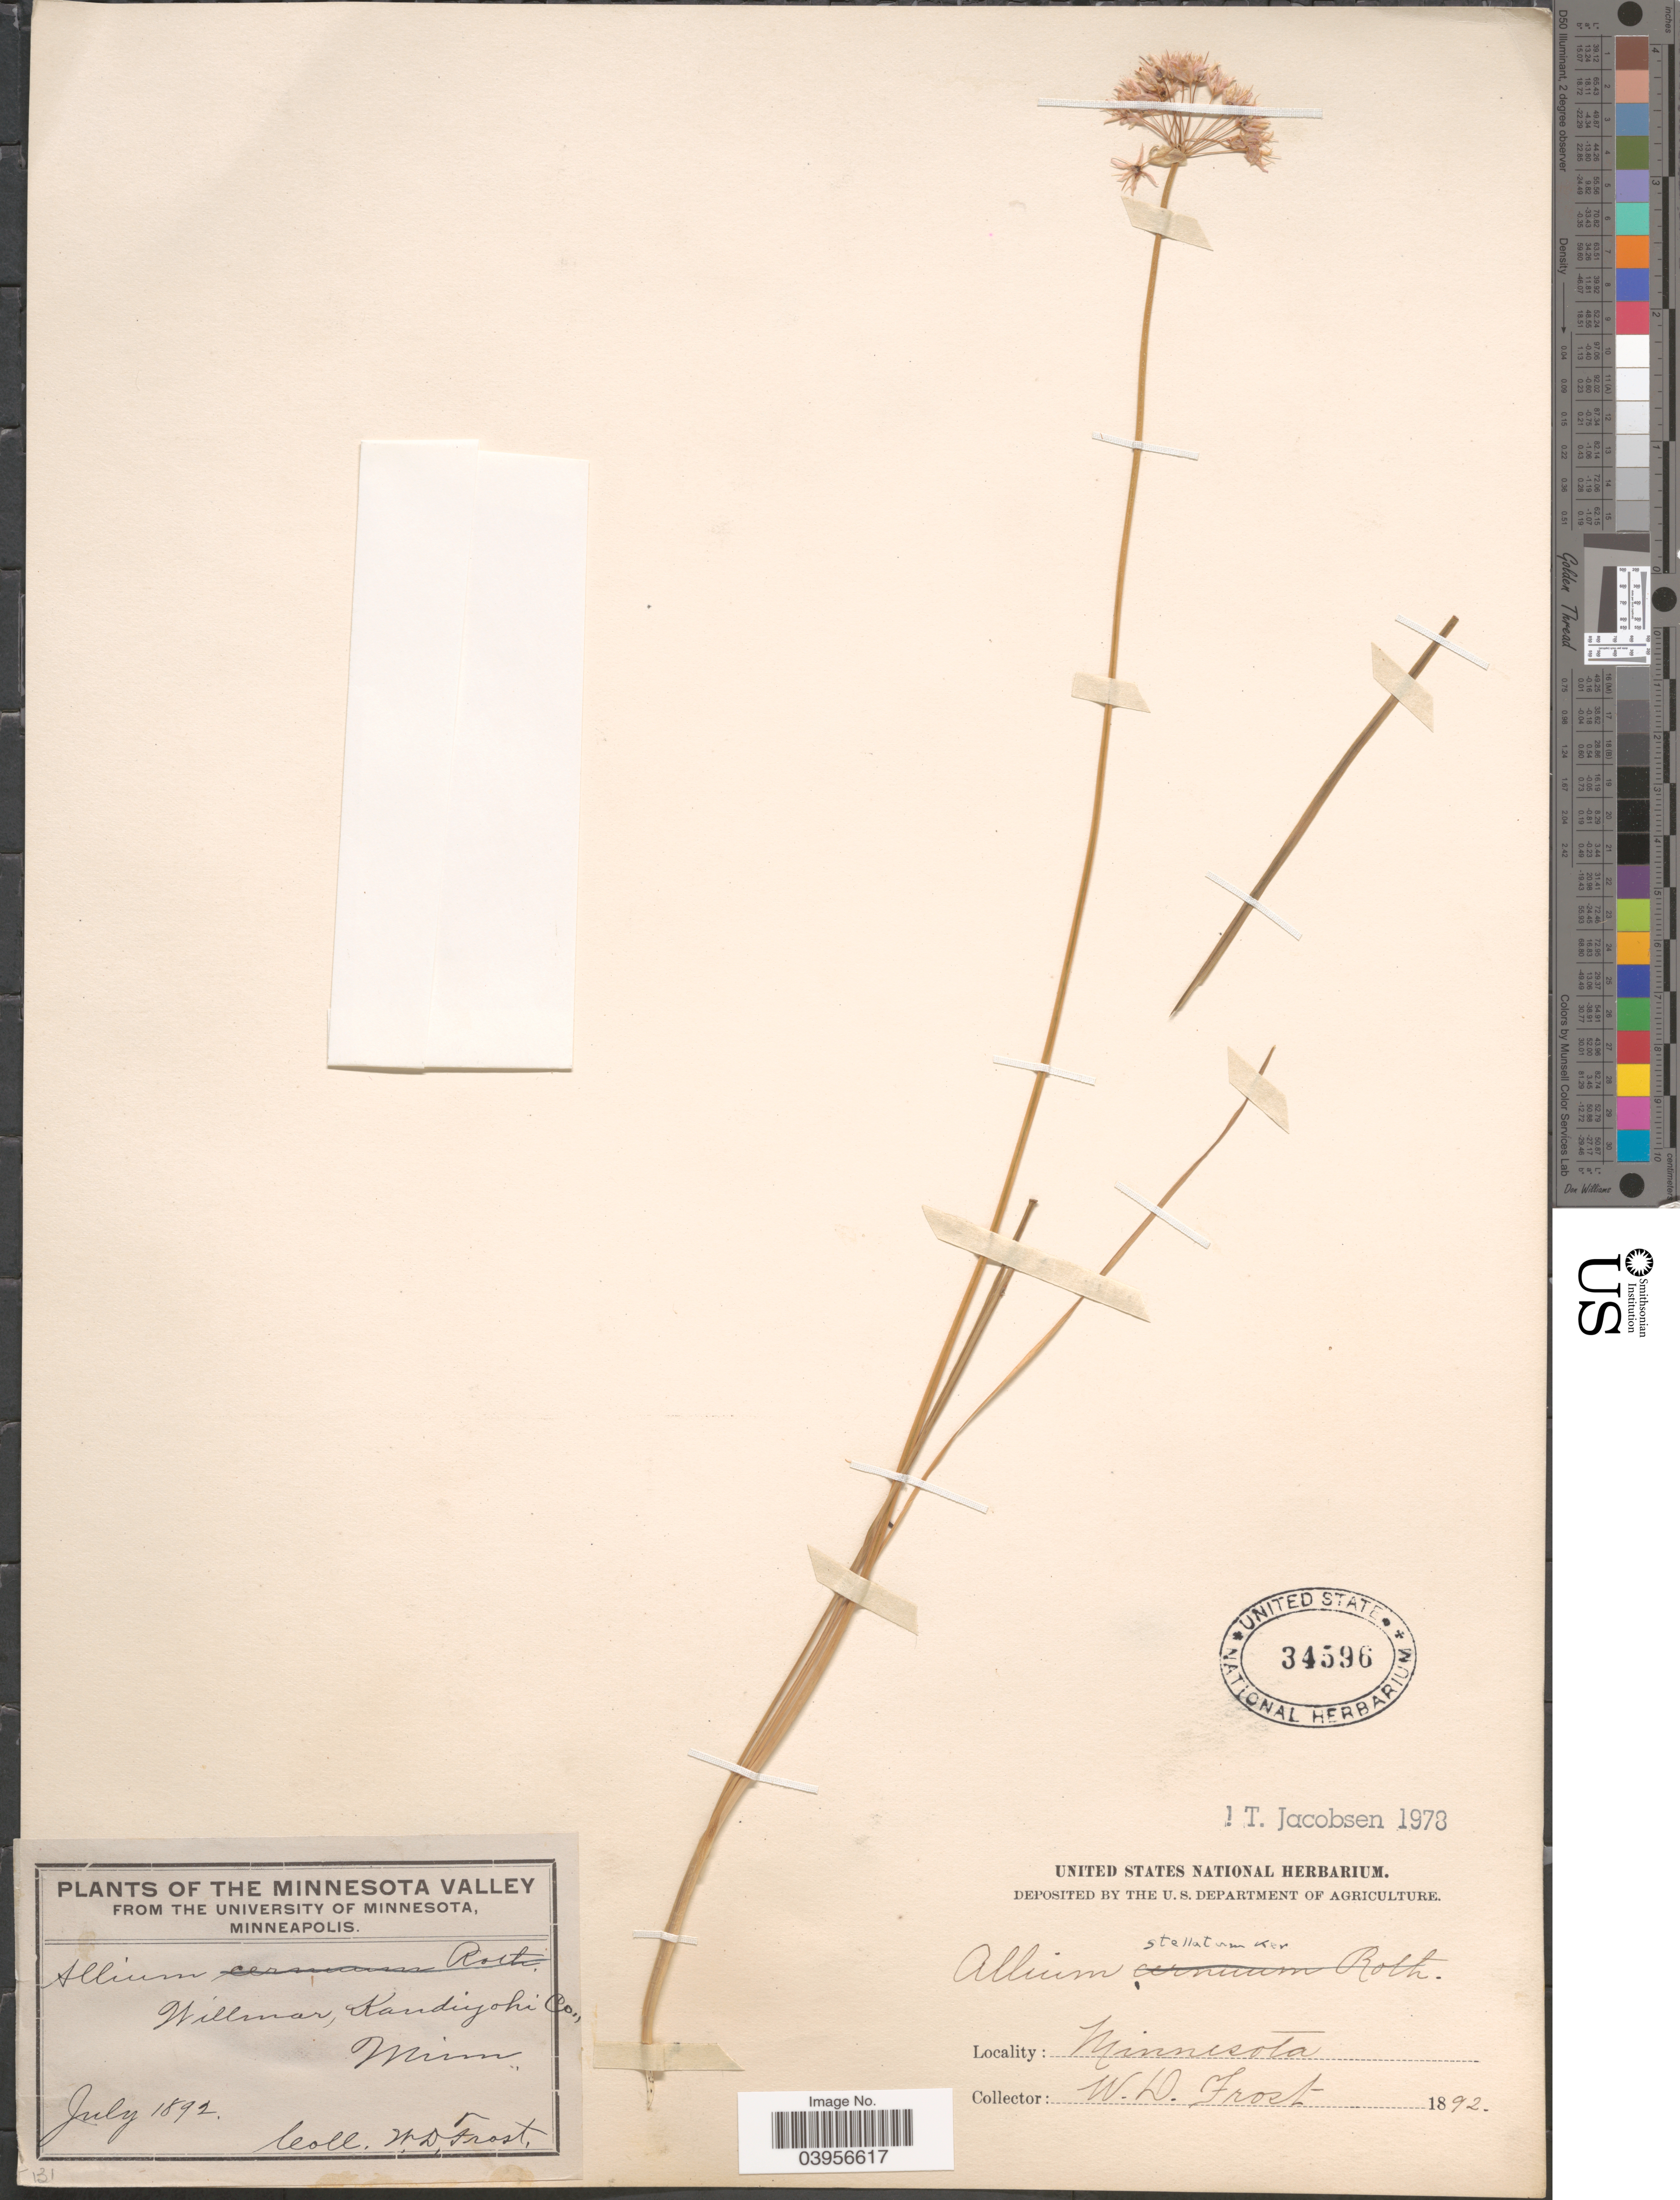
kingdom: Plantae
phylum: Tracheophyta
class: Liliopsida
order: Asparagales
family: Amaryllidaceae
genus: Allium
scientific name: Allium stellatum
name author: Nutt. ex Ker Gawl.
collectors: W. Frost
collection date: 1892-07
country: United States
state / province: Minnesota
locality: Willmar, Kandiyohi Co.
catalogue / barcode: US 34596